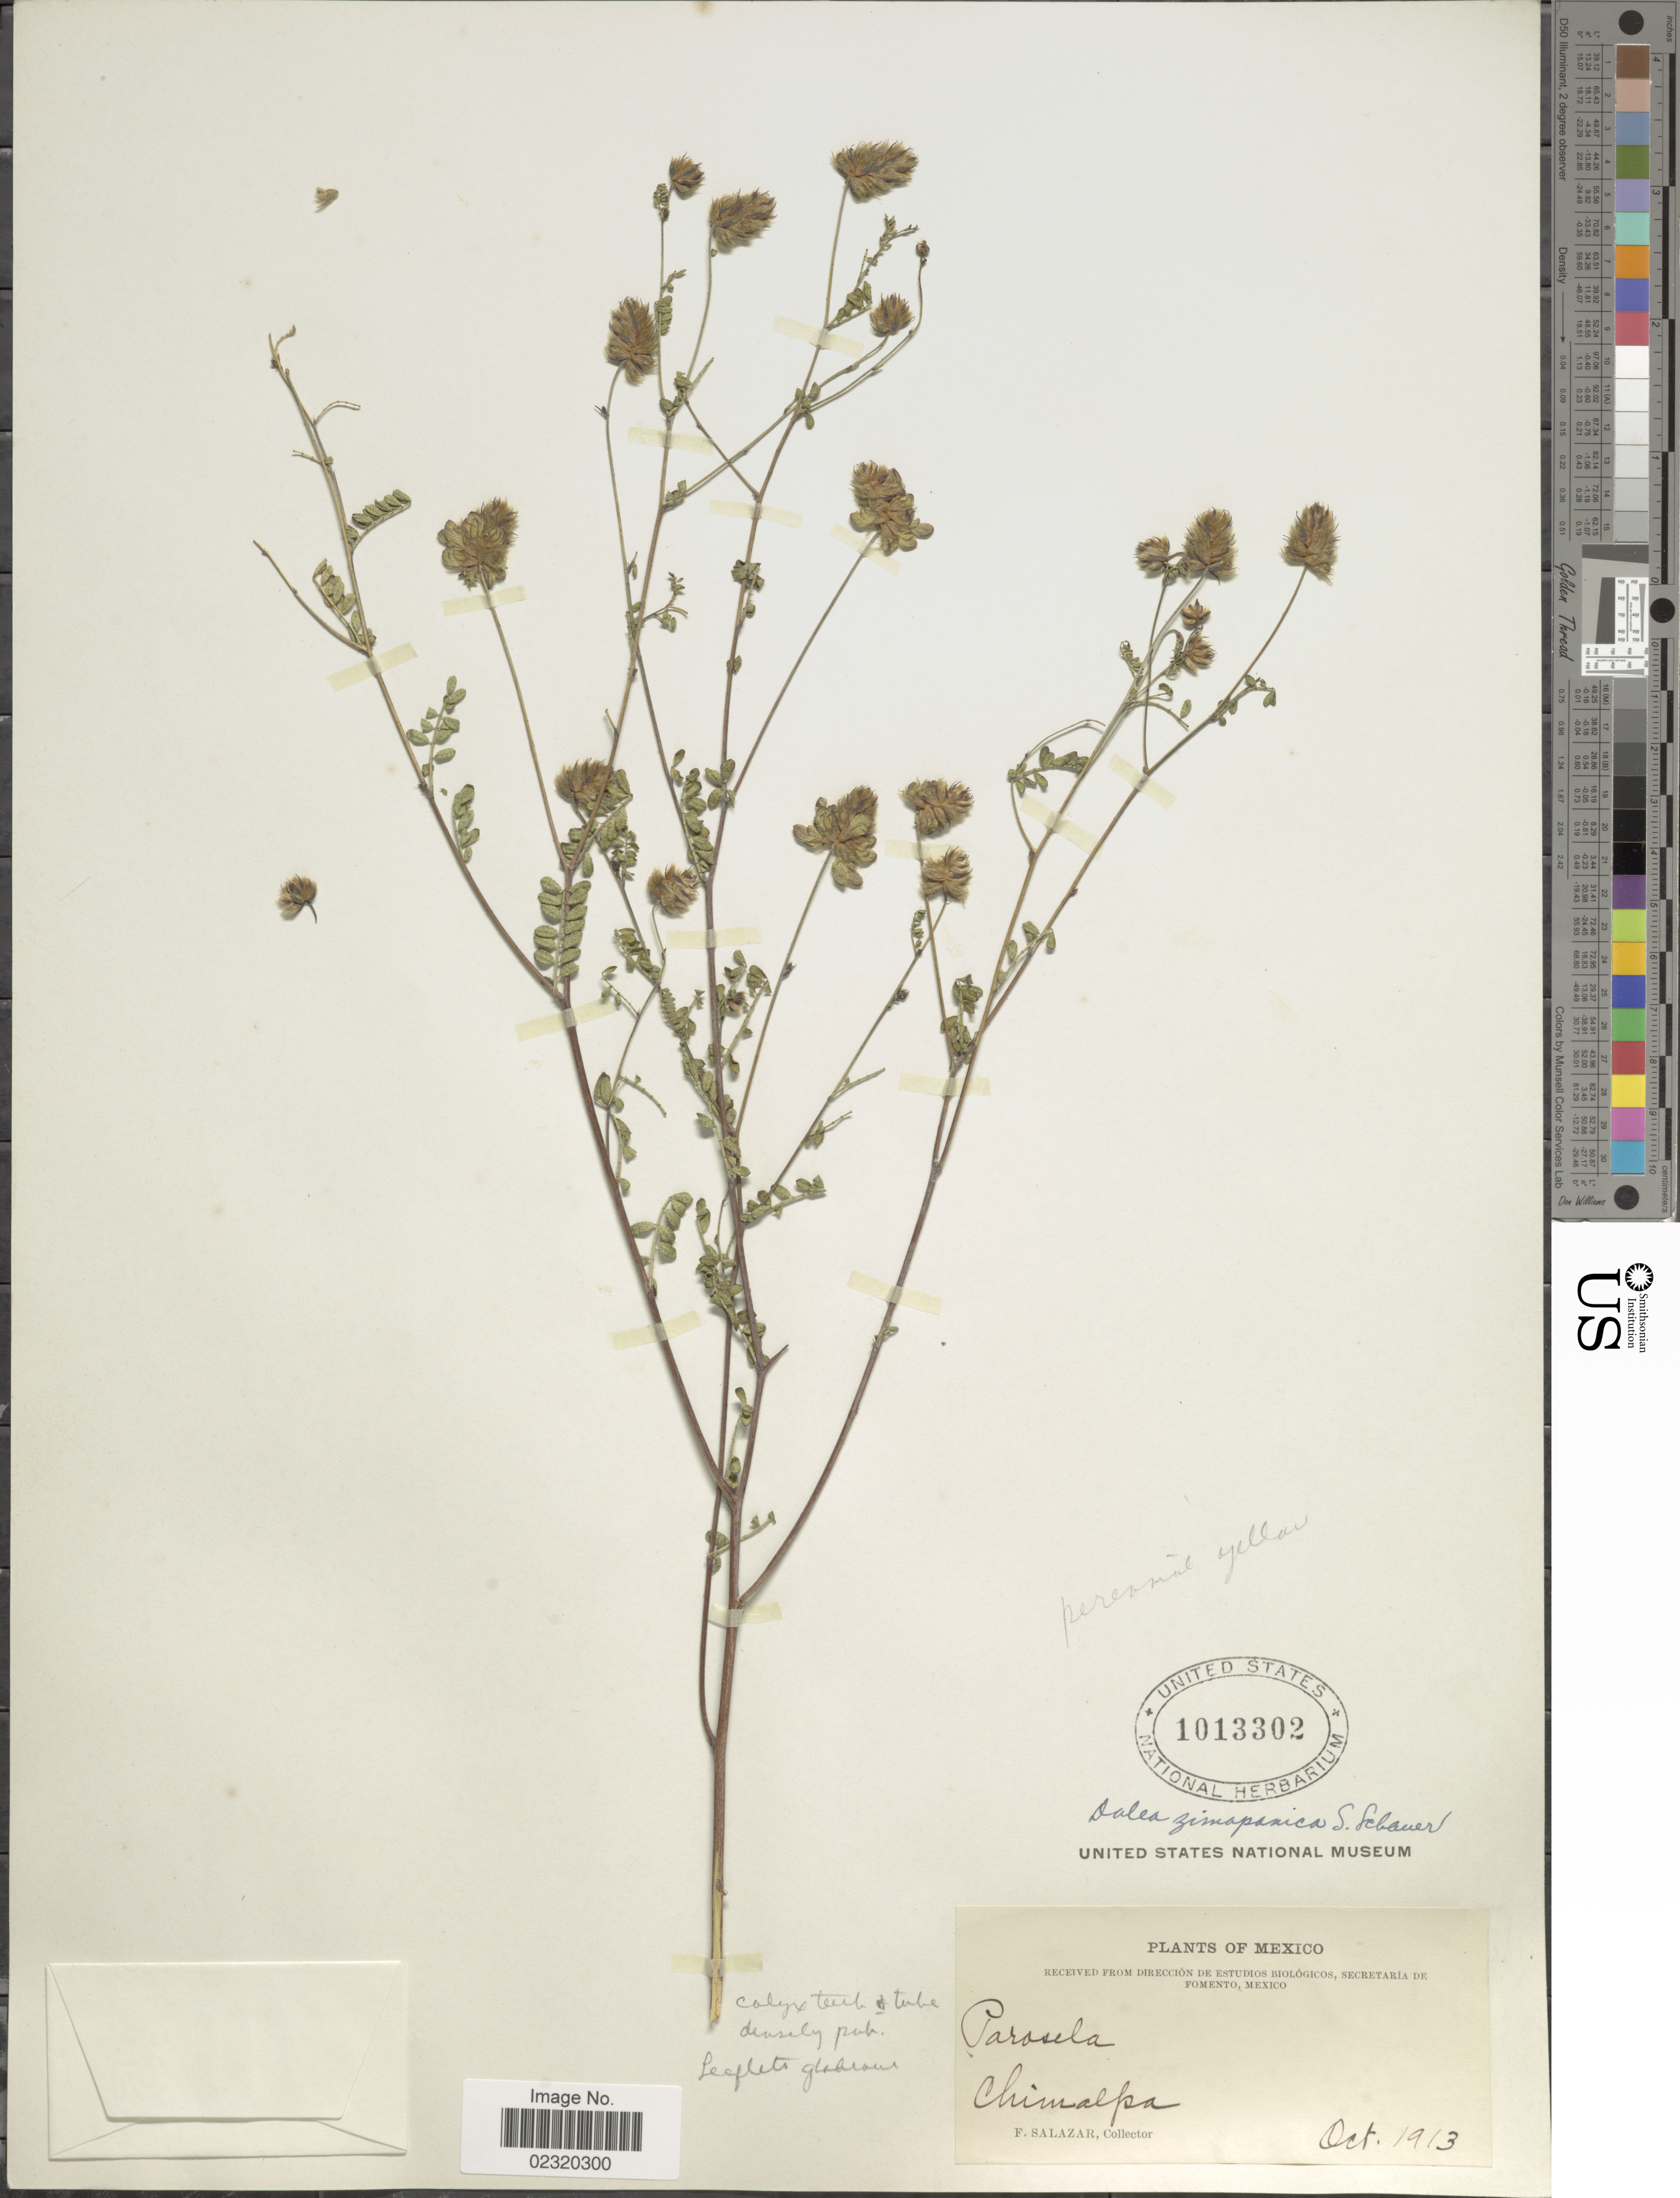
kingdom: Plantae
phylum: Tracheophyta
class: Magnoliopsida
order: Fabales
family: Fabaceae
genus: Dalea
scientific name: Dalea zimapanica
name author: S. Schauer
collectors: F. Salazar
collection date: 1913-10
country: Mexico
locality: Chimalpa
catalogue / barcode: US 1013302